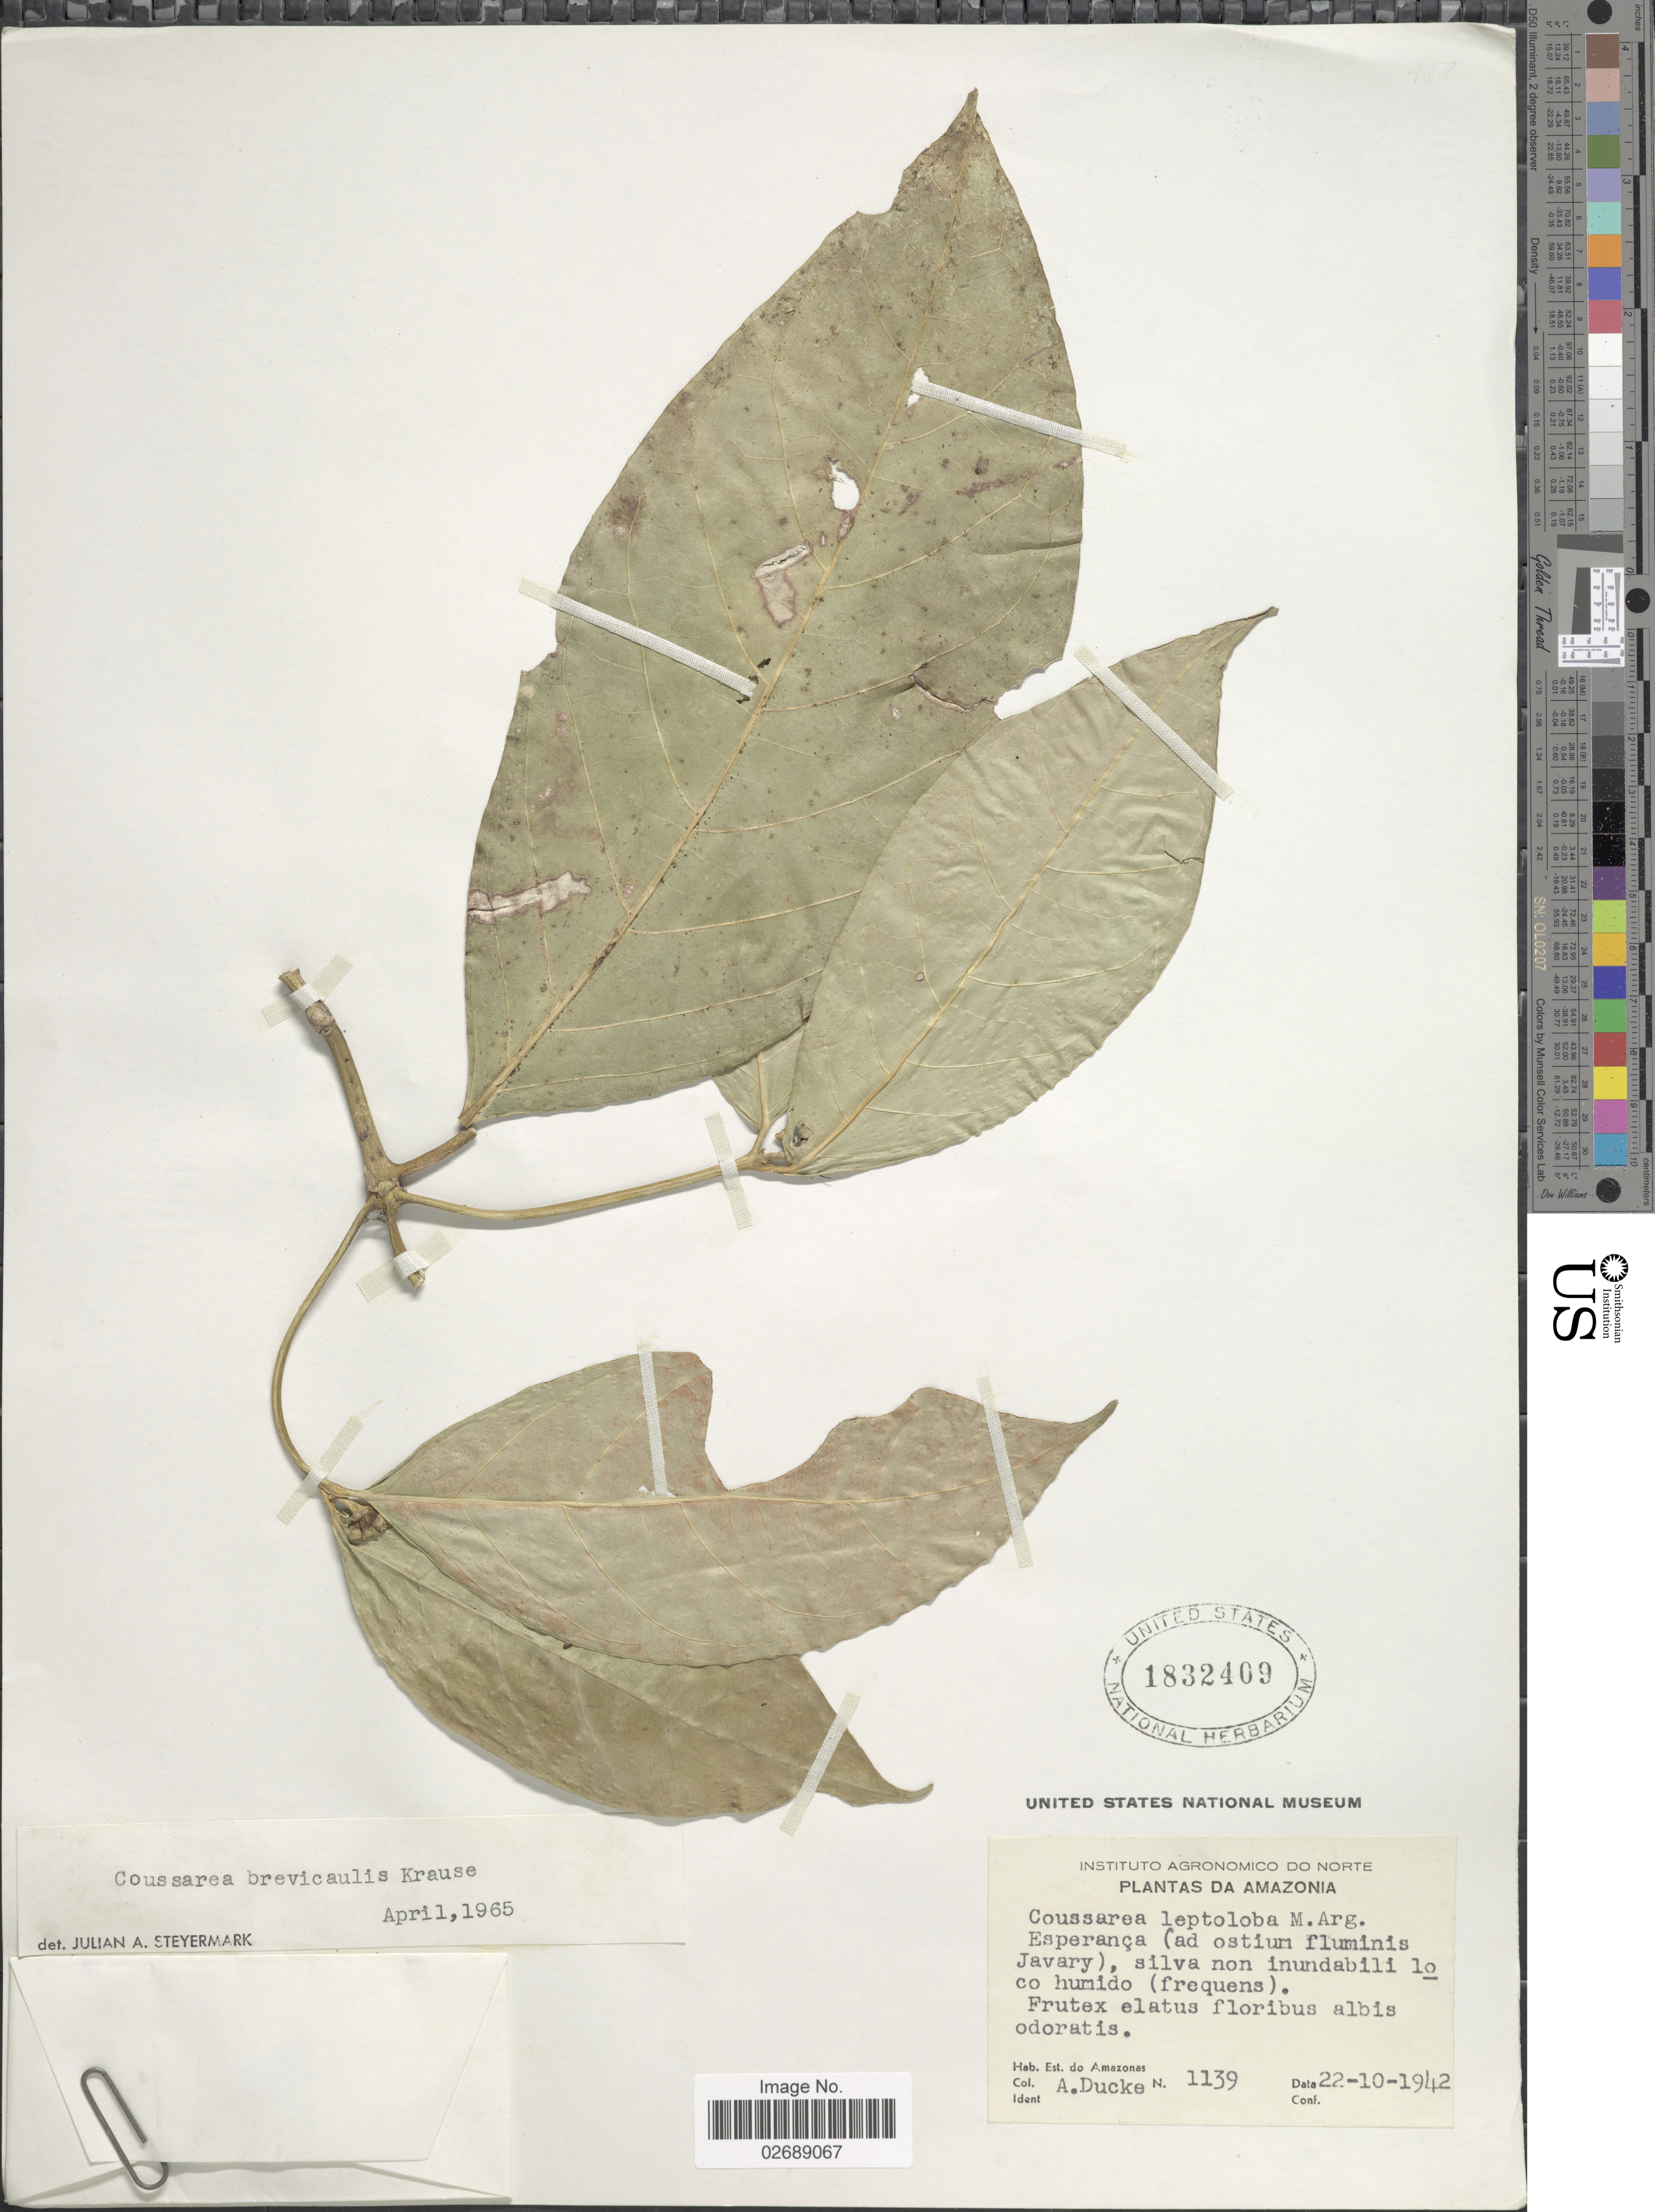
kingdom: Plantae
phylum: Tracheophyta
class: Magnoliopsida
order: Gentianales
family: Rubiaceae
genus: Coussarea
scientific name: Coussarea brevicaulis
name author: K. Krause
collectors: A. Ducke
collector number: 1139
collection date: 1942-10-22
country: Colombia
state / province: Amazônas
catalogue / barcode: US 1832409